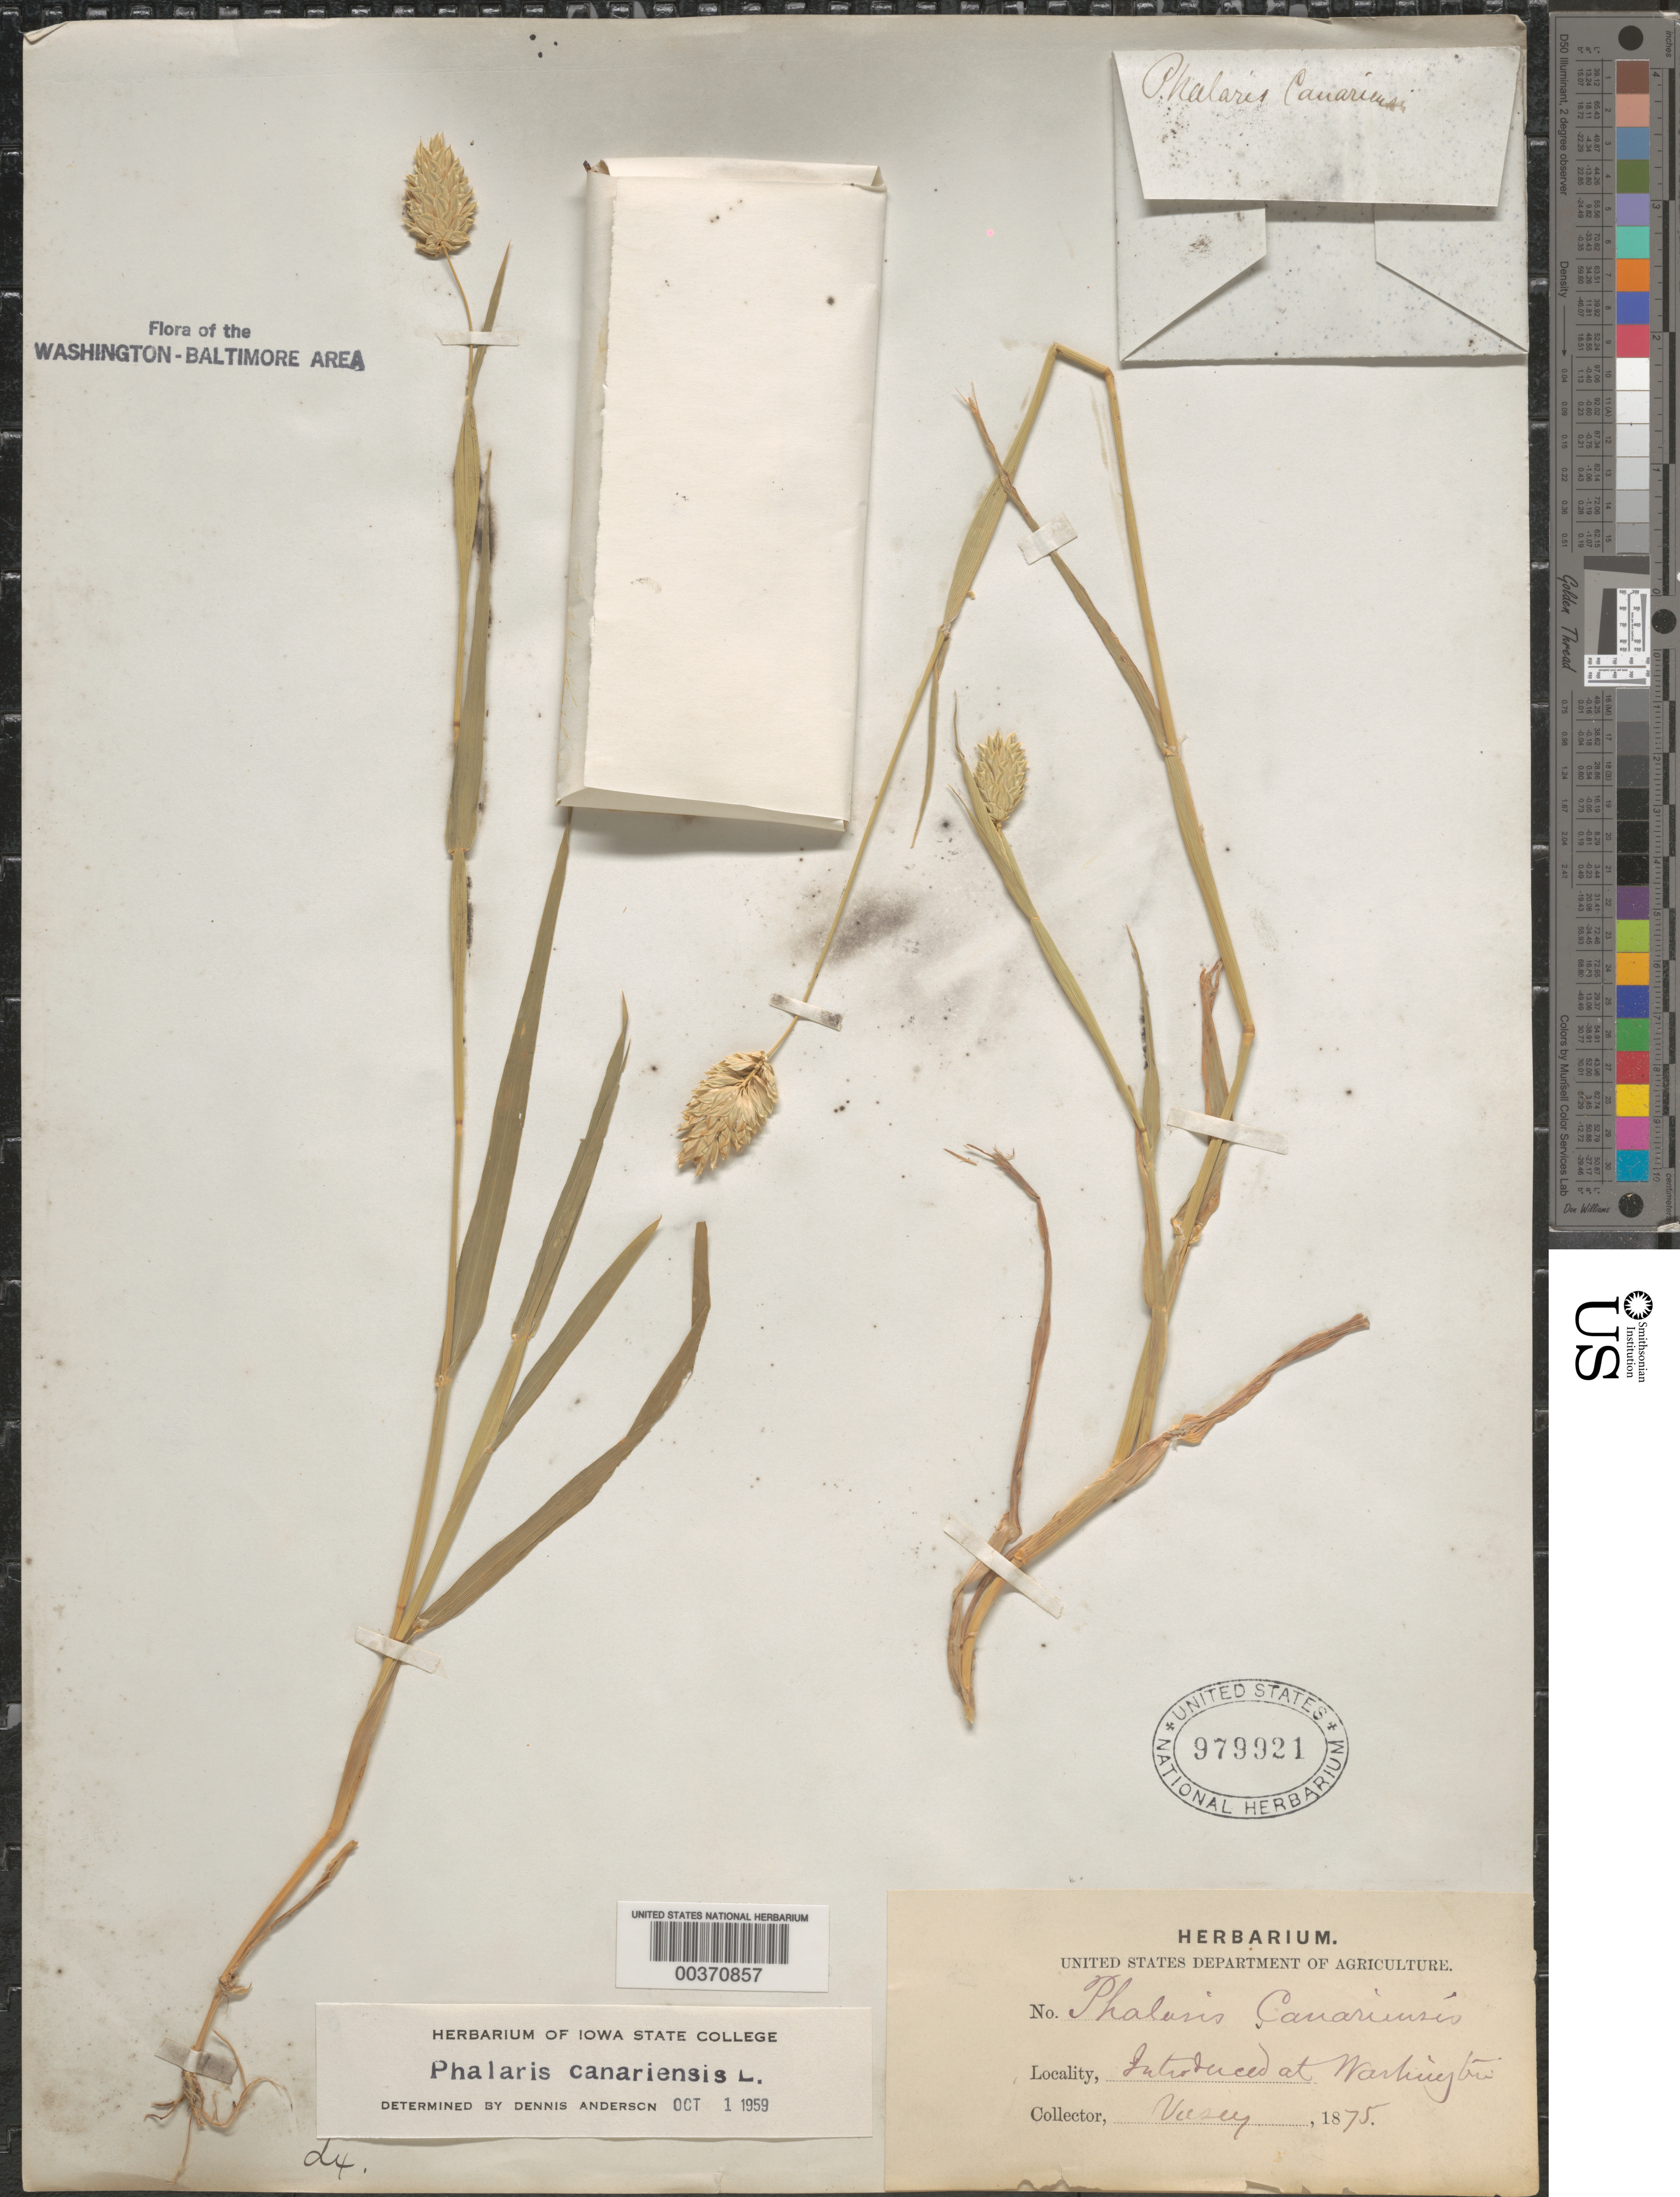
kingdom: Plantae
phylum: Tracheophyta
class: Liliopsida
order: Poales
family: Poaceae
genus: Phalaris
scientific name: Phalaris canariensis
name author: L.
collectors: G. Vasey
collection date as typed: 1875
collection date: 1875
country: United States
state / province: District of Columbia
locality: Washington DC area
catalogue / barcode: US 979921